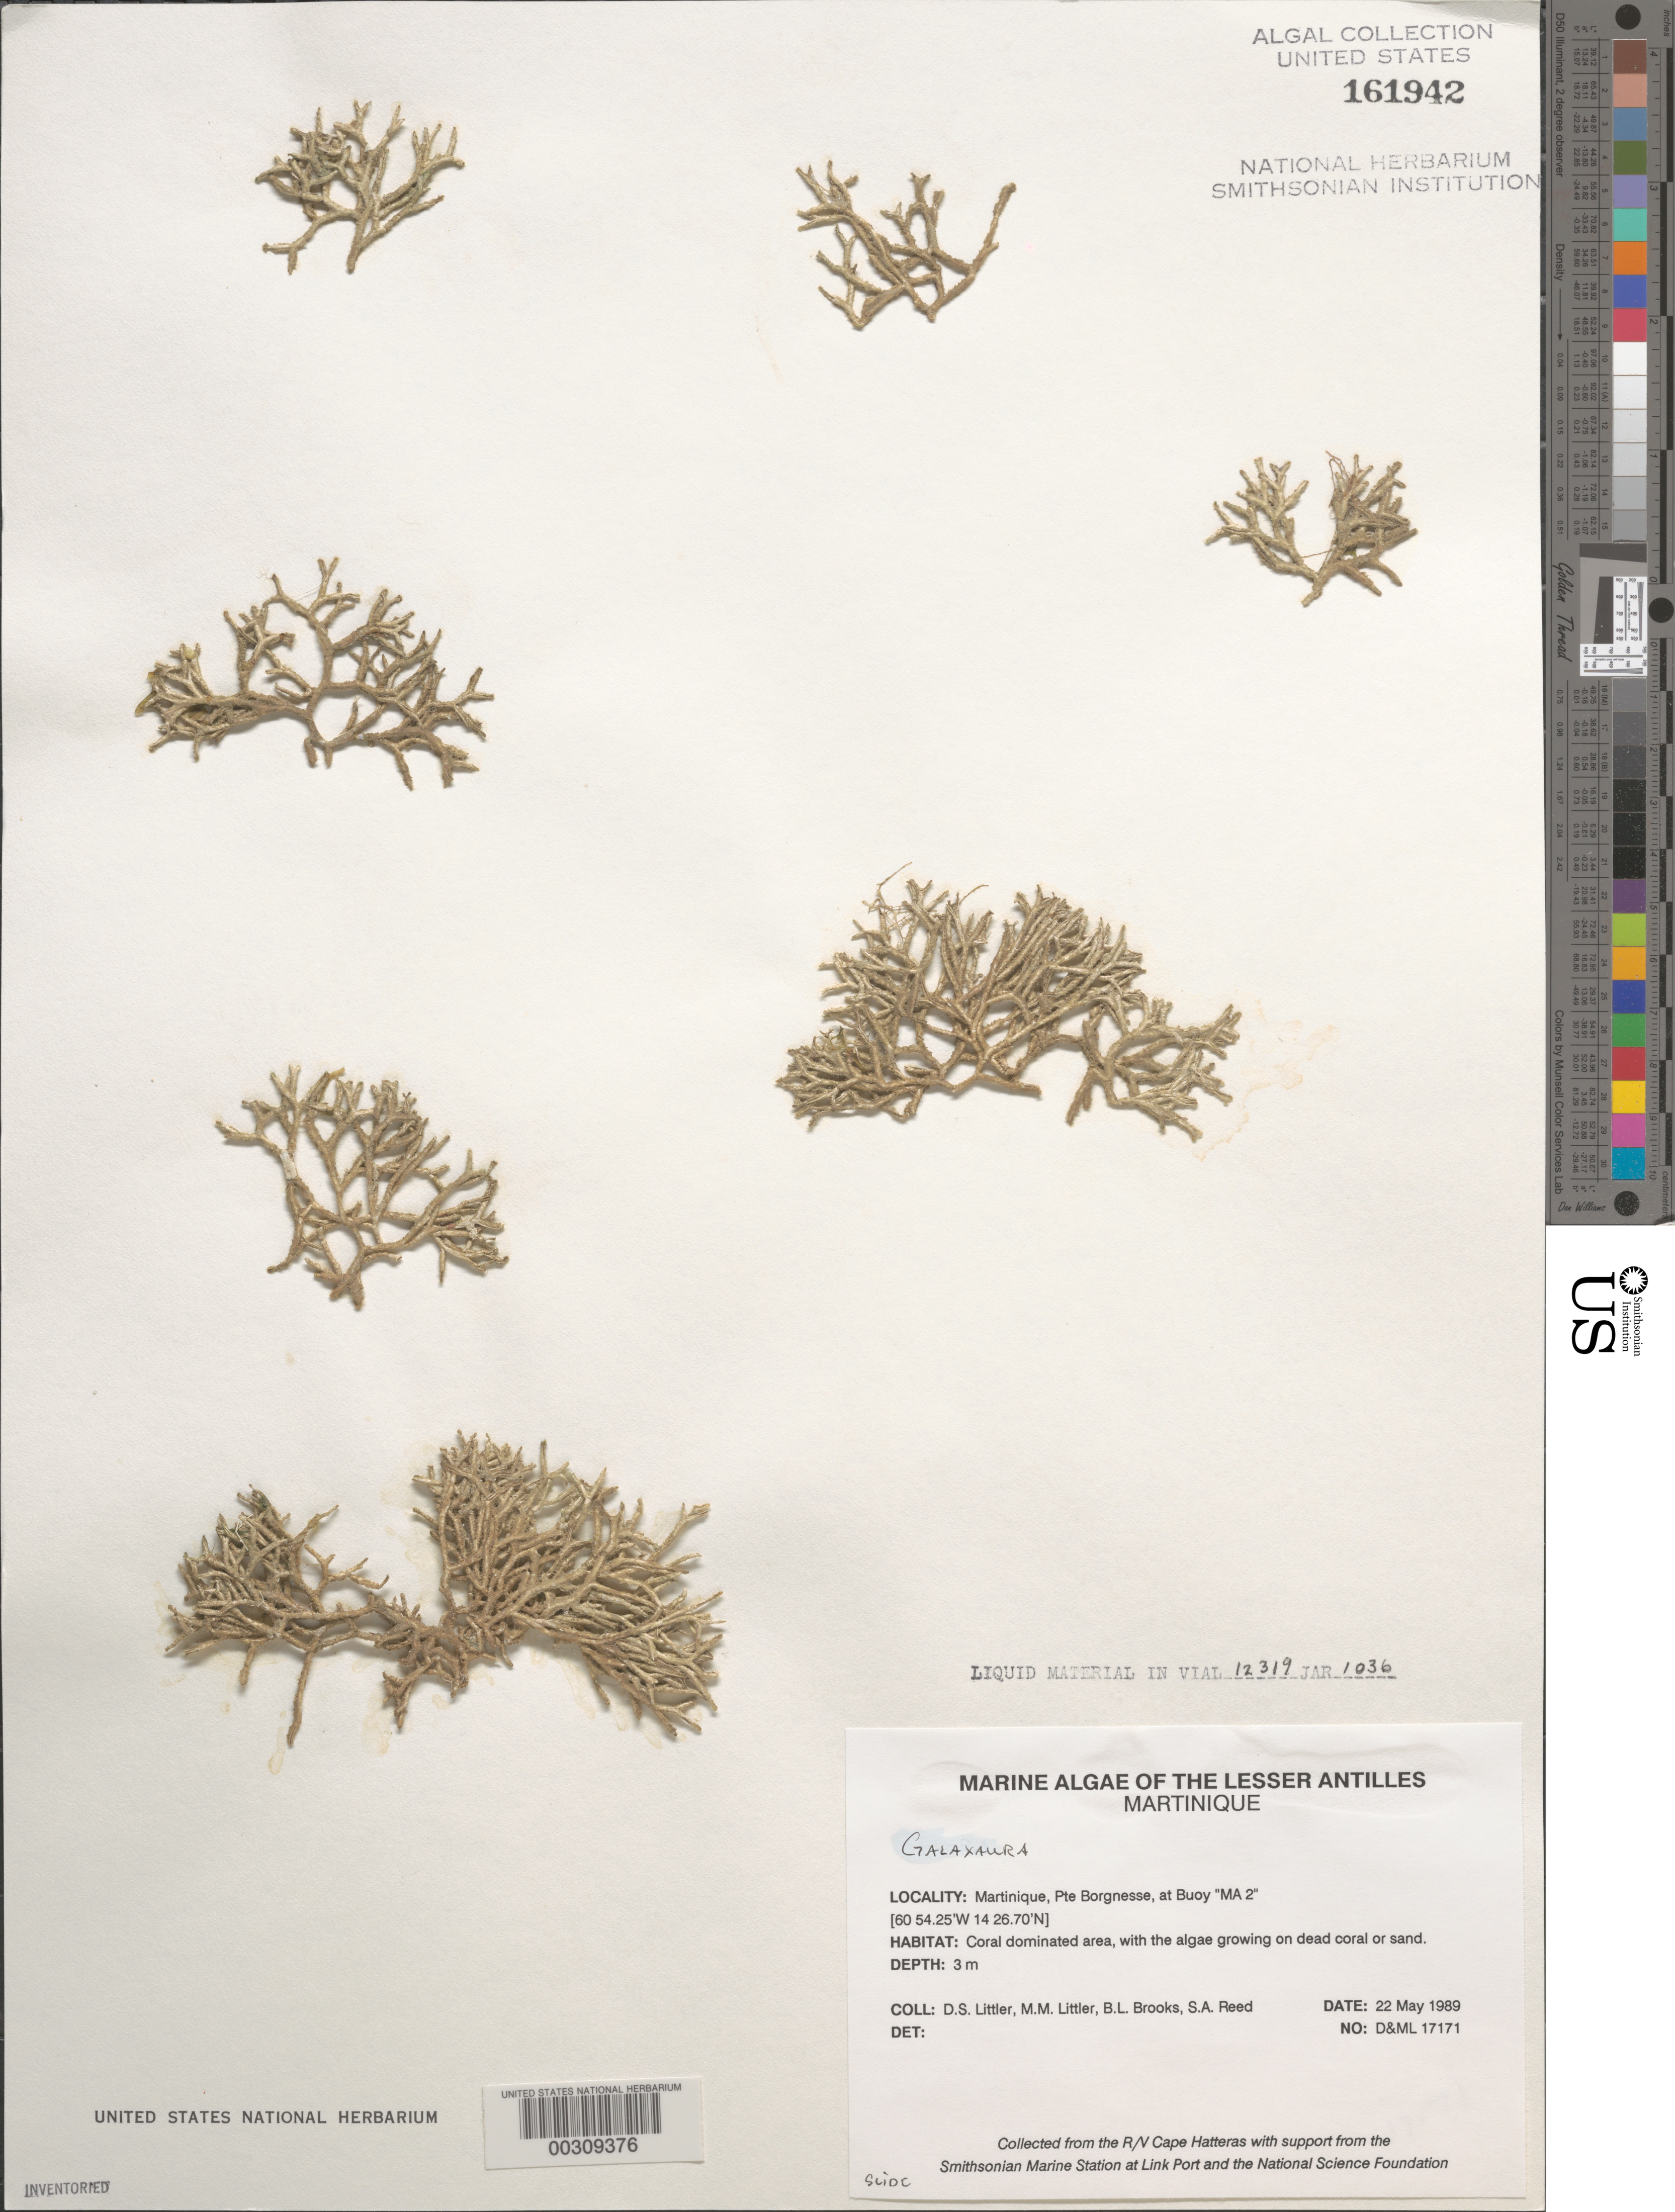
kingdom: Plantae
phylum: Rhodophyta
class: Florideophyceae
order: Nemaliales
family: Galaxauraceae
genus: Galaxaura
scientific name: Galaxaura sp.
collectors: D. S. Littler, M. M. Littler, B. Brooks & S. Reed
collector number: D&ML 17171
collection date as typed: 22 May 1989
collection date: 1989-05-22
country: Martinique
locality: Pointe Borgnesse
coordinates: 14 26.70 N, 60 54.25' W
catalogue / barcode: US 161942